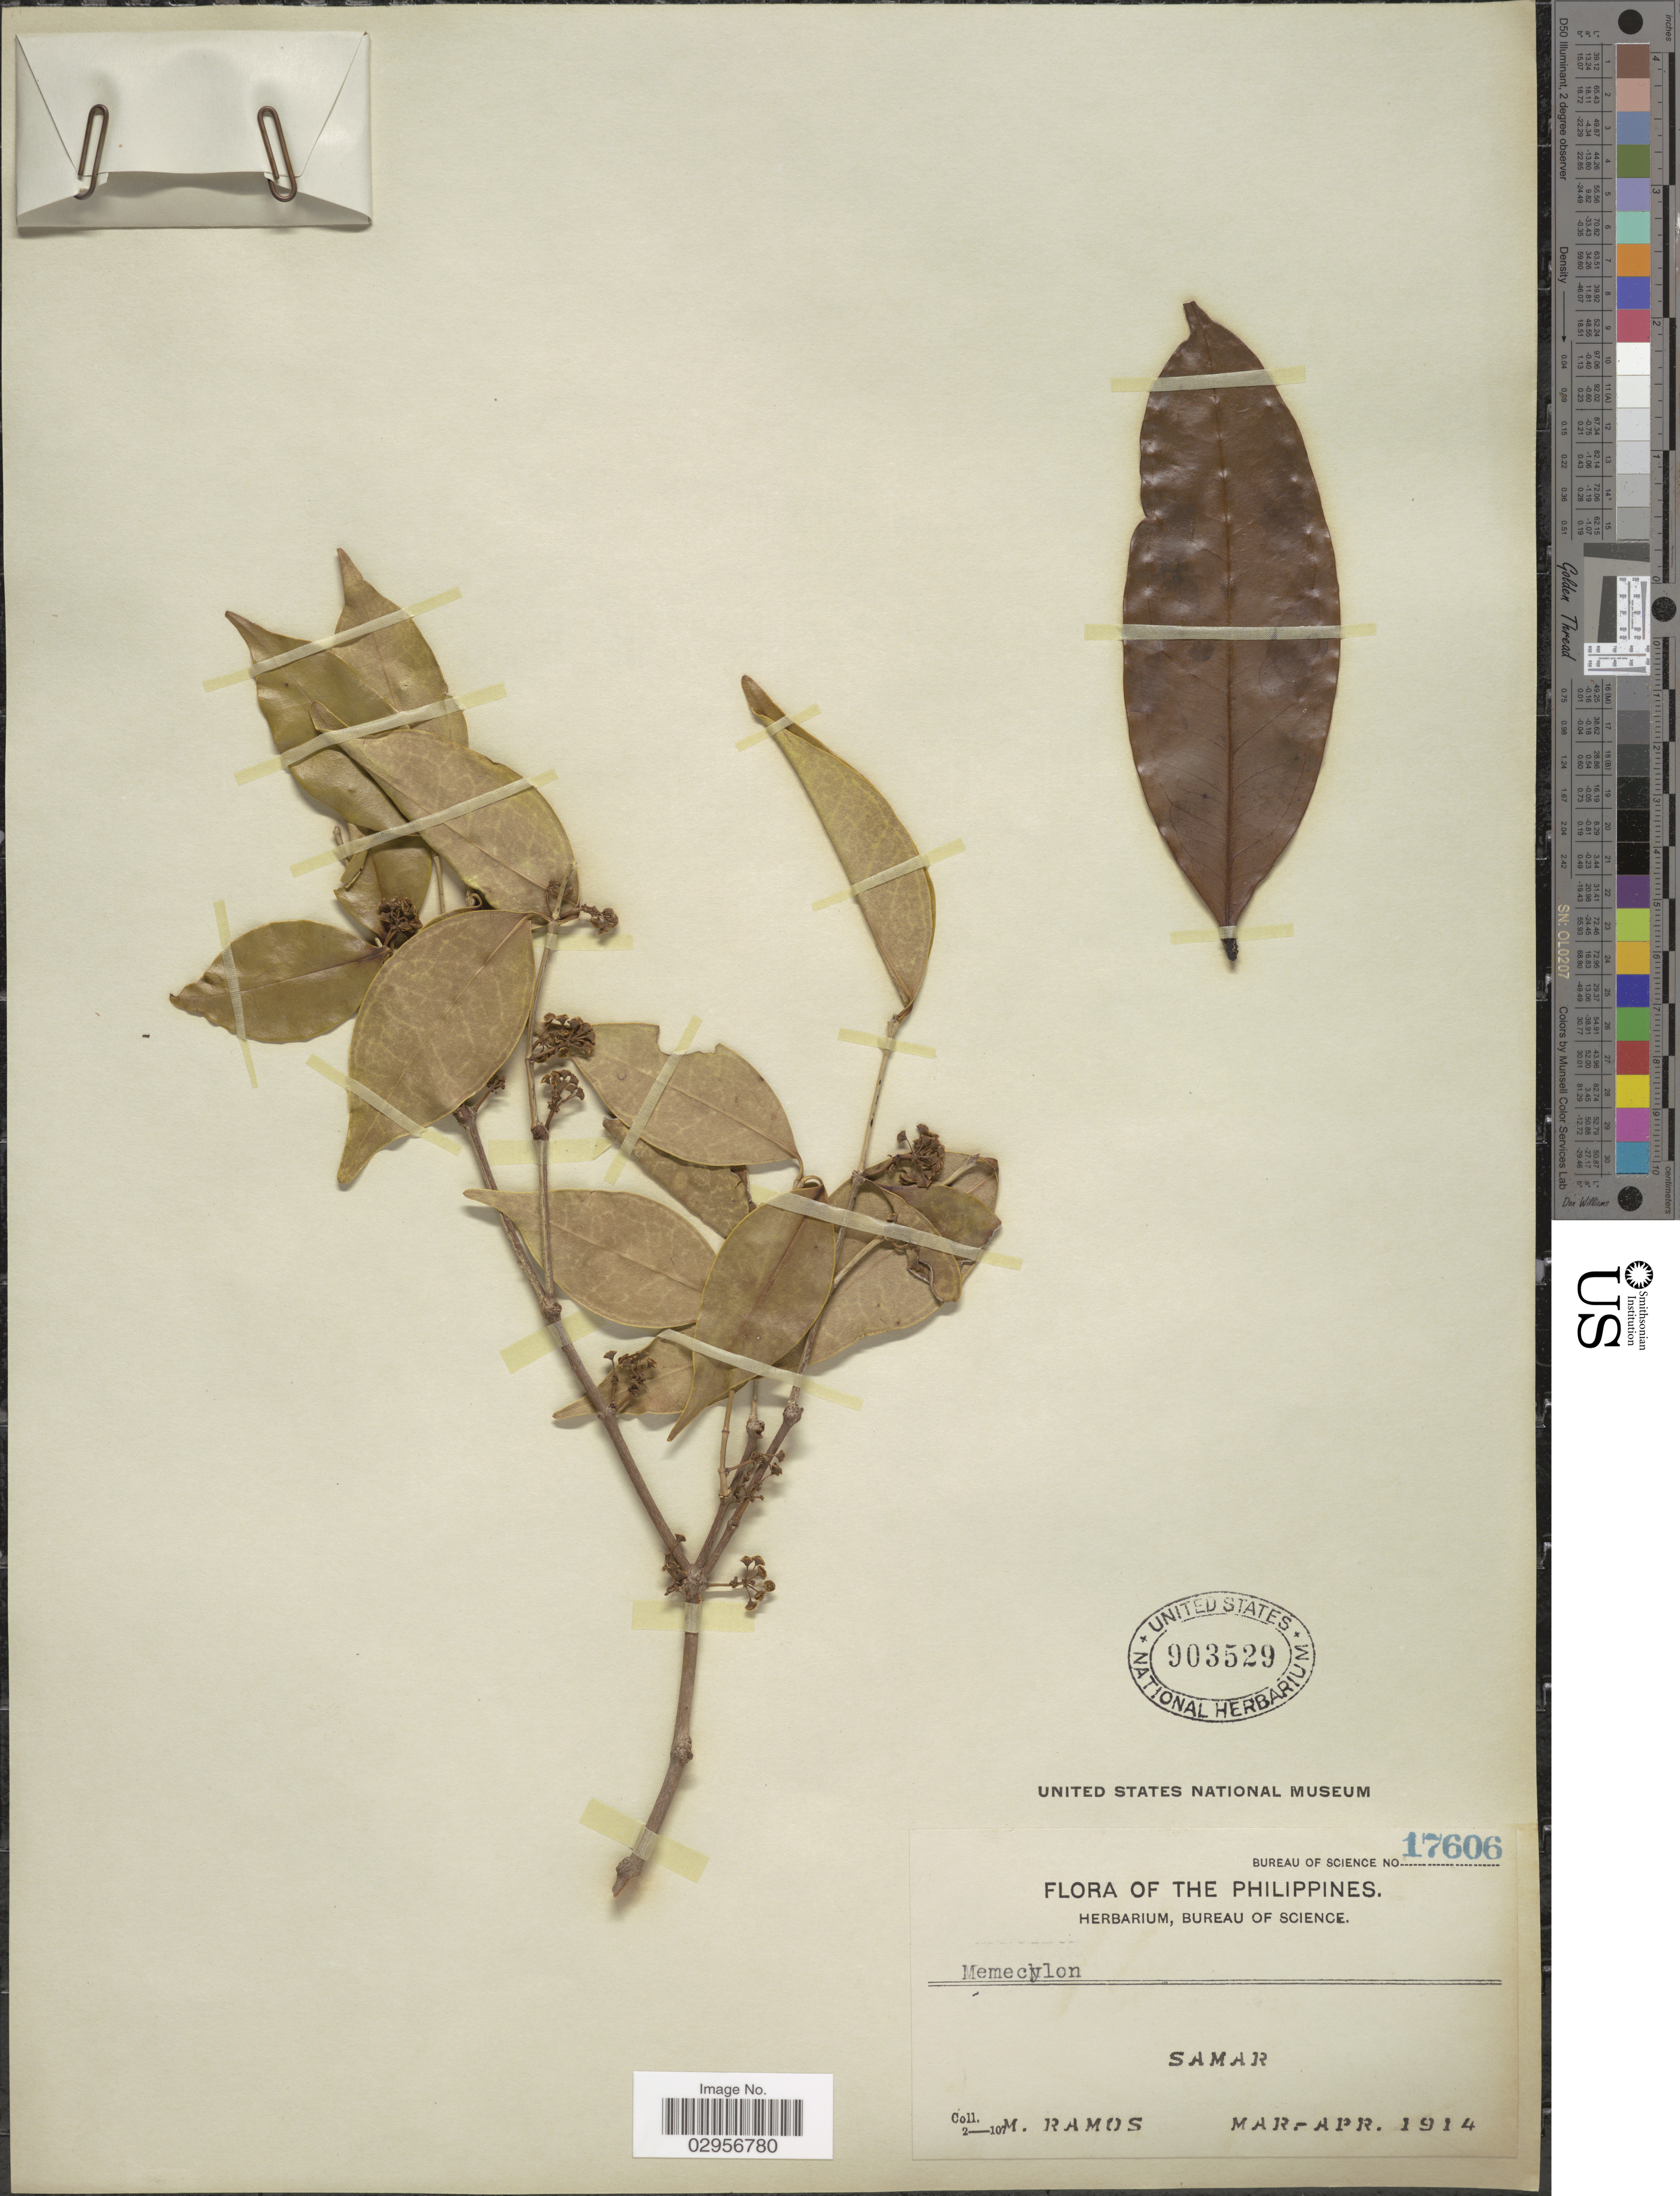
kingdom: Plantae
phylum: Tracheophyta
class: Magnoliopsida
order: Myrtales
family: Melastomataceae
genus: Memecylon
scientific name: Memecylon sp.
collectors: M. Ramos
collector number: Bureau of Science 17606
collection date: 1914-03/1914-04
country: Philippines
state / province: Eastern Visayas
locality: Samar.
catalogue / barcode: US 903529